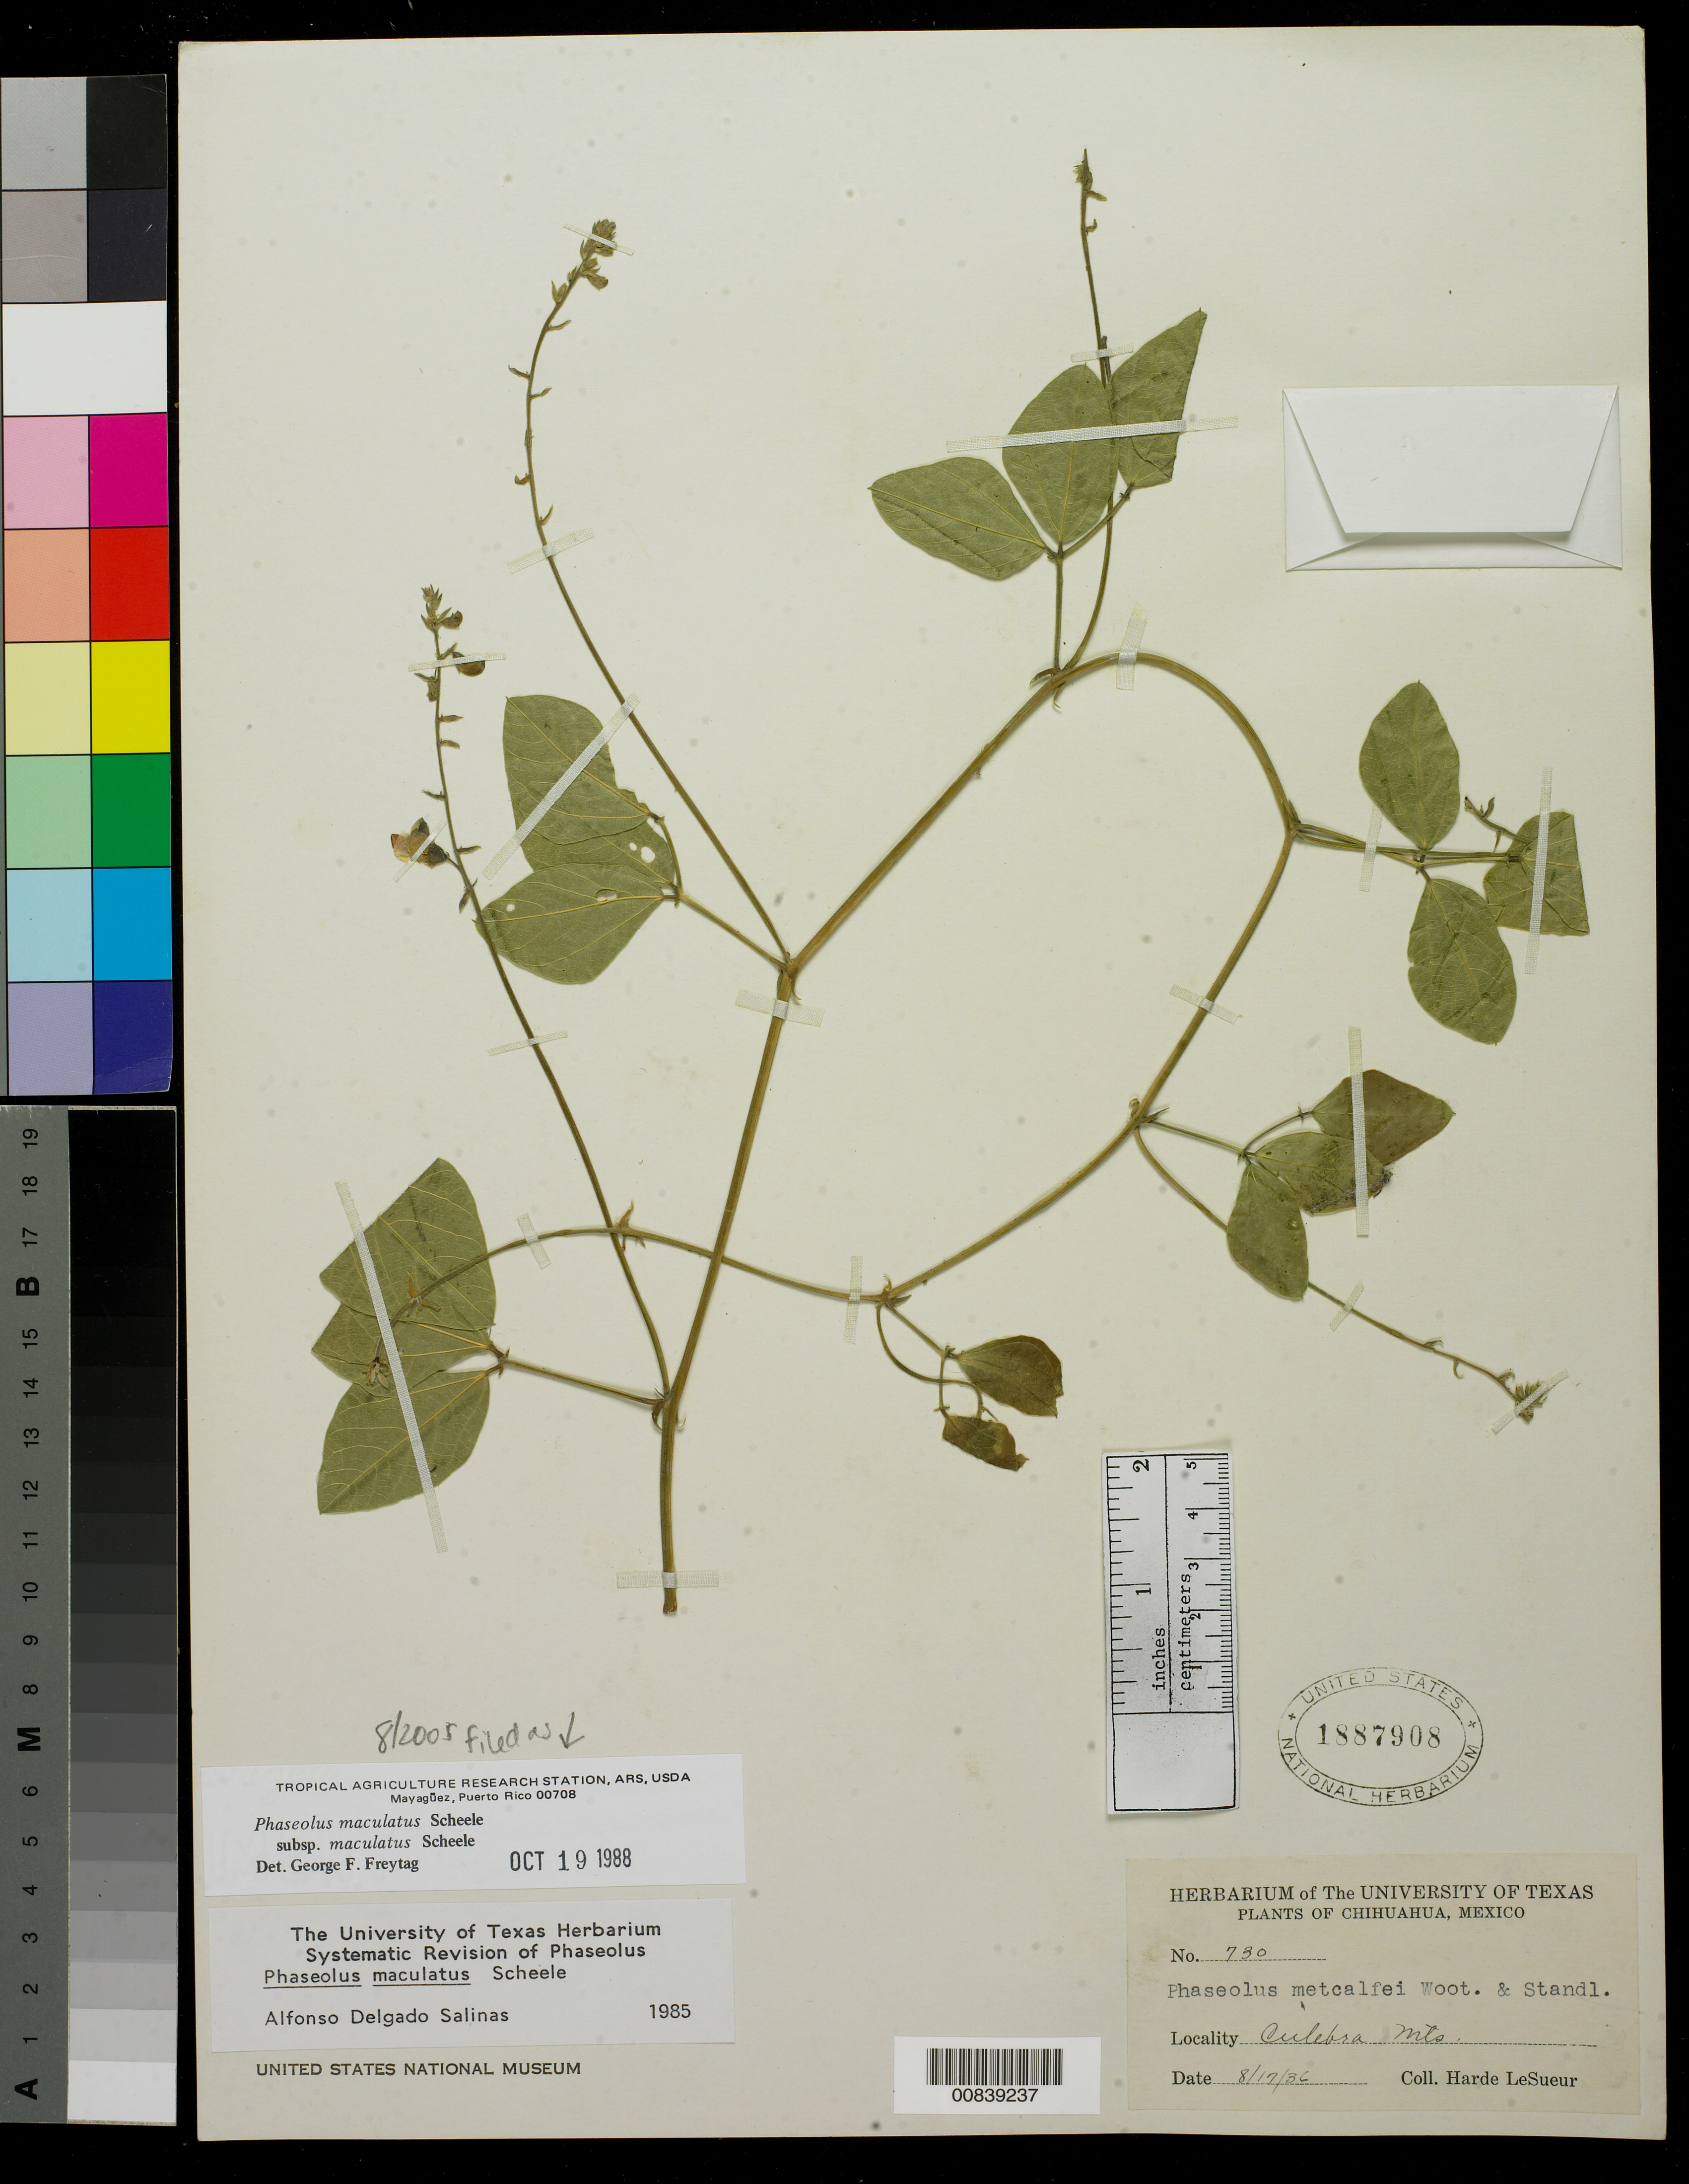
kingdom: Plantae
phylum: Tracheophyta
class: Magnoliopsida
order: Fabales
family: Fabaceae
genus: Phaseolus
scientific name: Phaseolus maculatus subsp. maculatus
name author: Scheele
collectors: D. H. LeSueur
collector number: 730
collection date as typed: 17 Aug 1936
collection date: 1936-08-17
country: Mexico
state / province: Chihuahua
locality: Culebra Mts.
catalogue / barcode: US 1887908